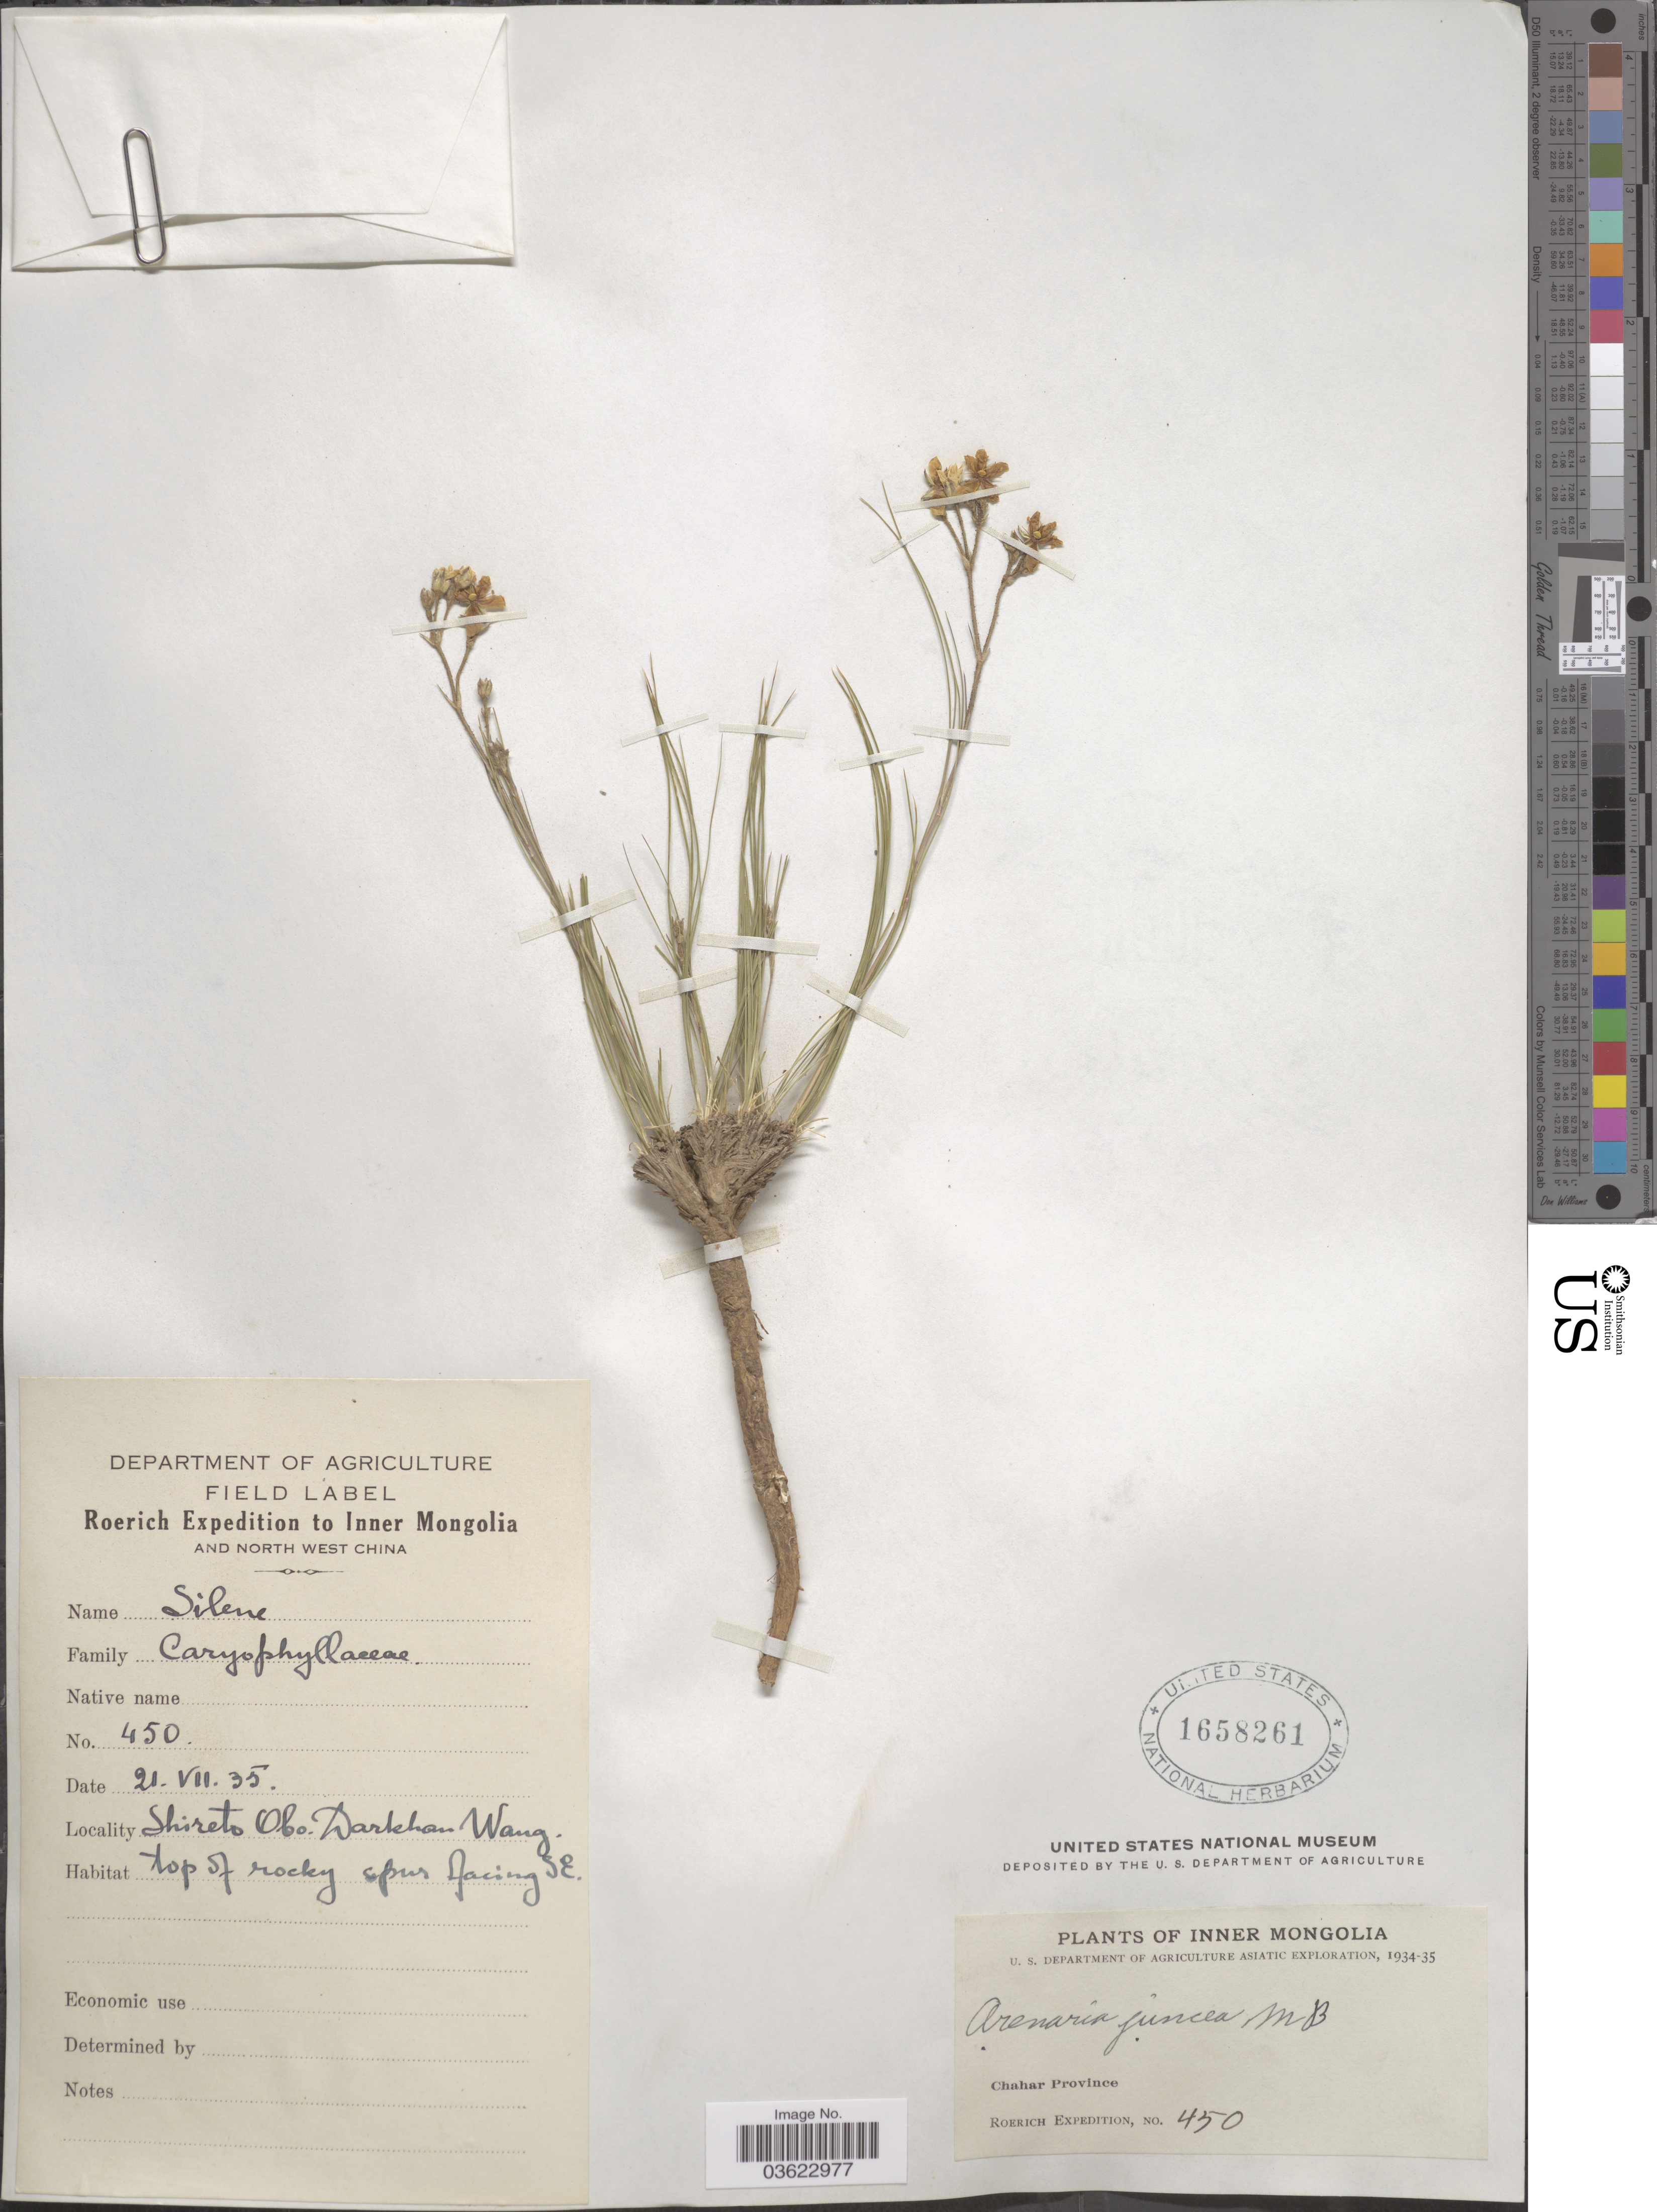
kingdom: Plantae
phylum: Tracheophyta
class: Magnoliopsida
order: Caryophyllales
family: Caryophyllaceae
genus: Eremogone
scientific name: Eremogone juncea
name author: (M. Bieb.) Fenzl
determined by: U.S. National Herbarium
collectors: Roerich Expedition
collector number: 450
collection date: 1935-07-21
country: China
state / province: Nei Monggol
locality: Inner Mongolia and north west China. Shireto Obo. Darkhan Wang. Chahar Province.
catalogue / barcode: US 1658261